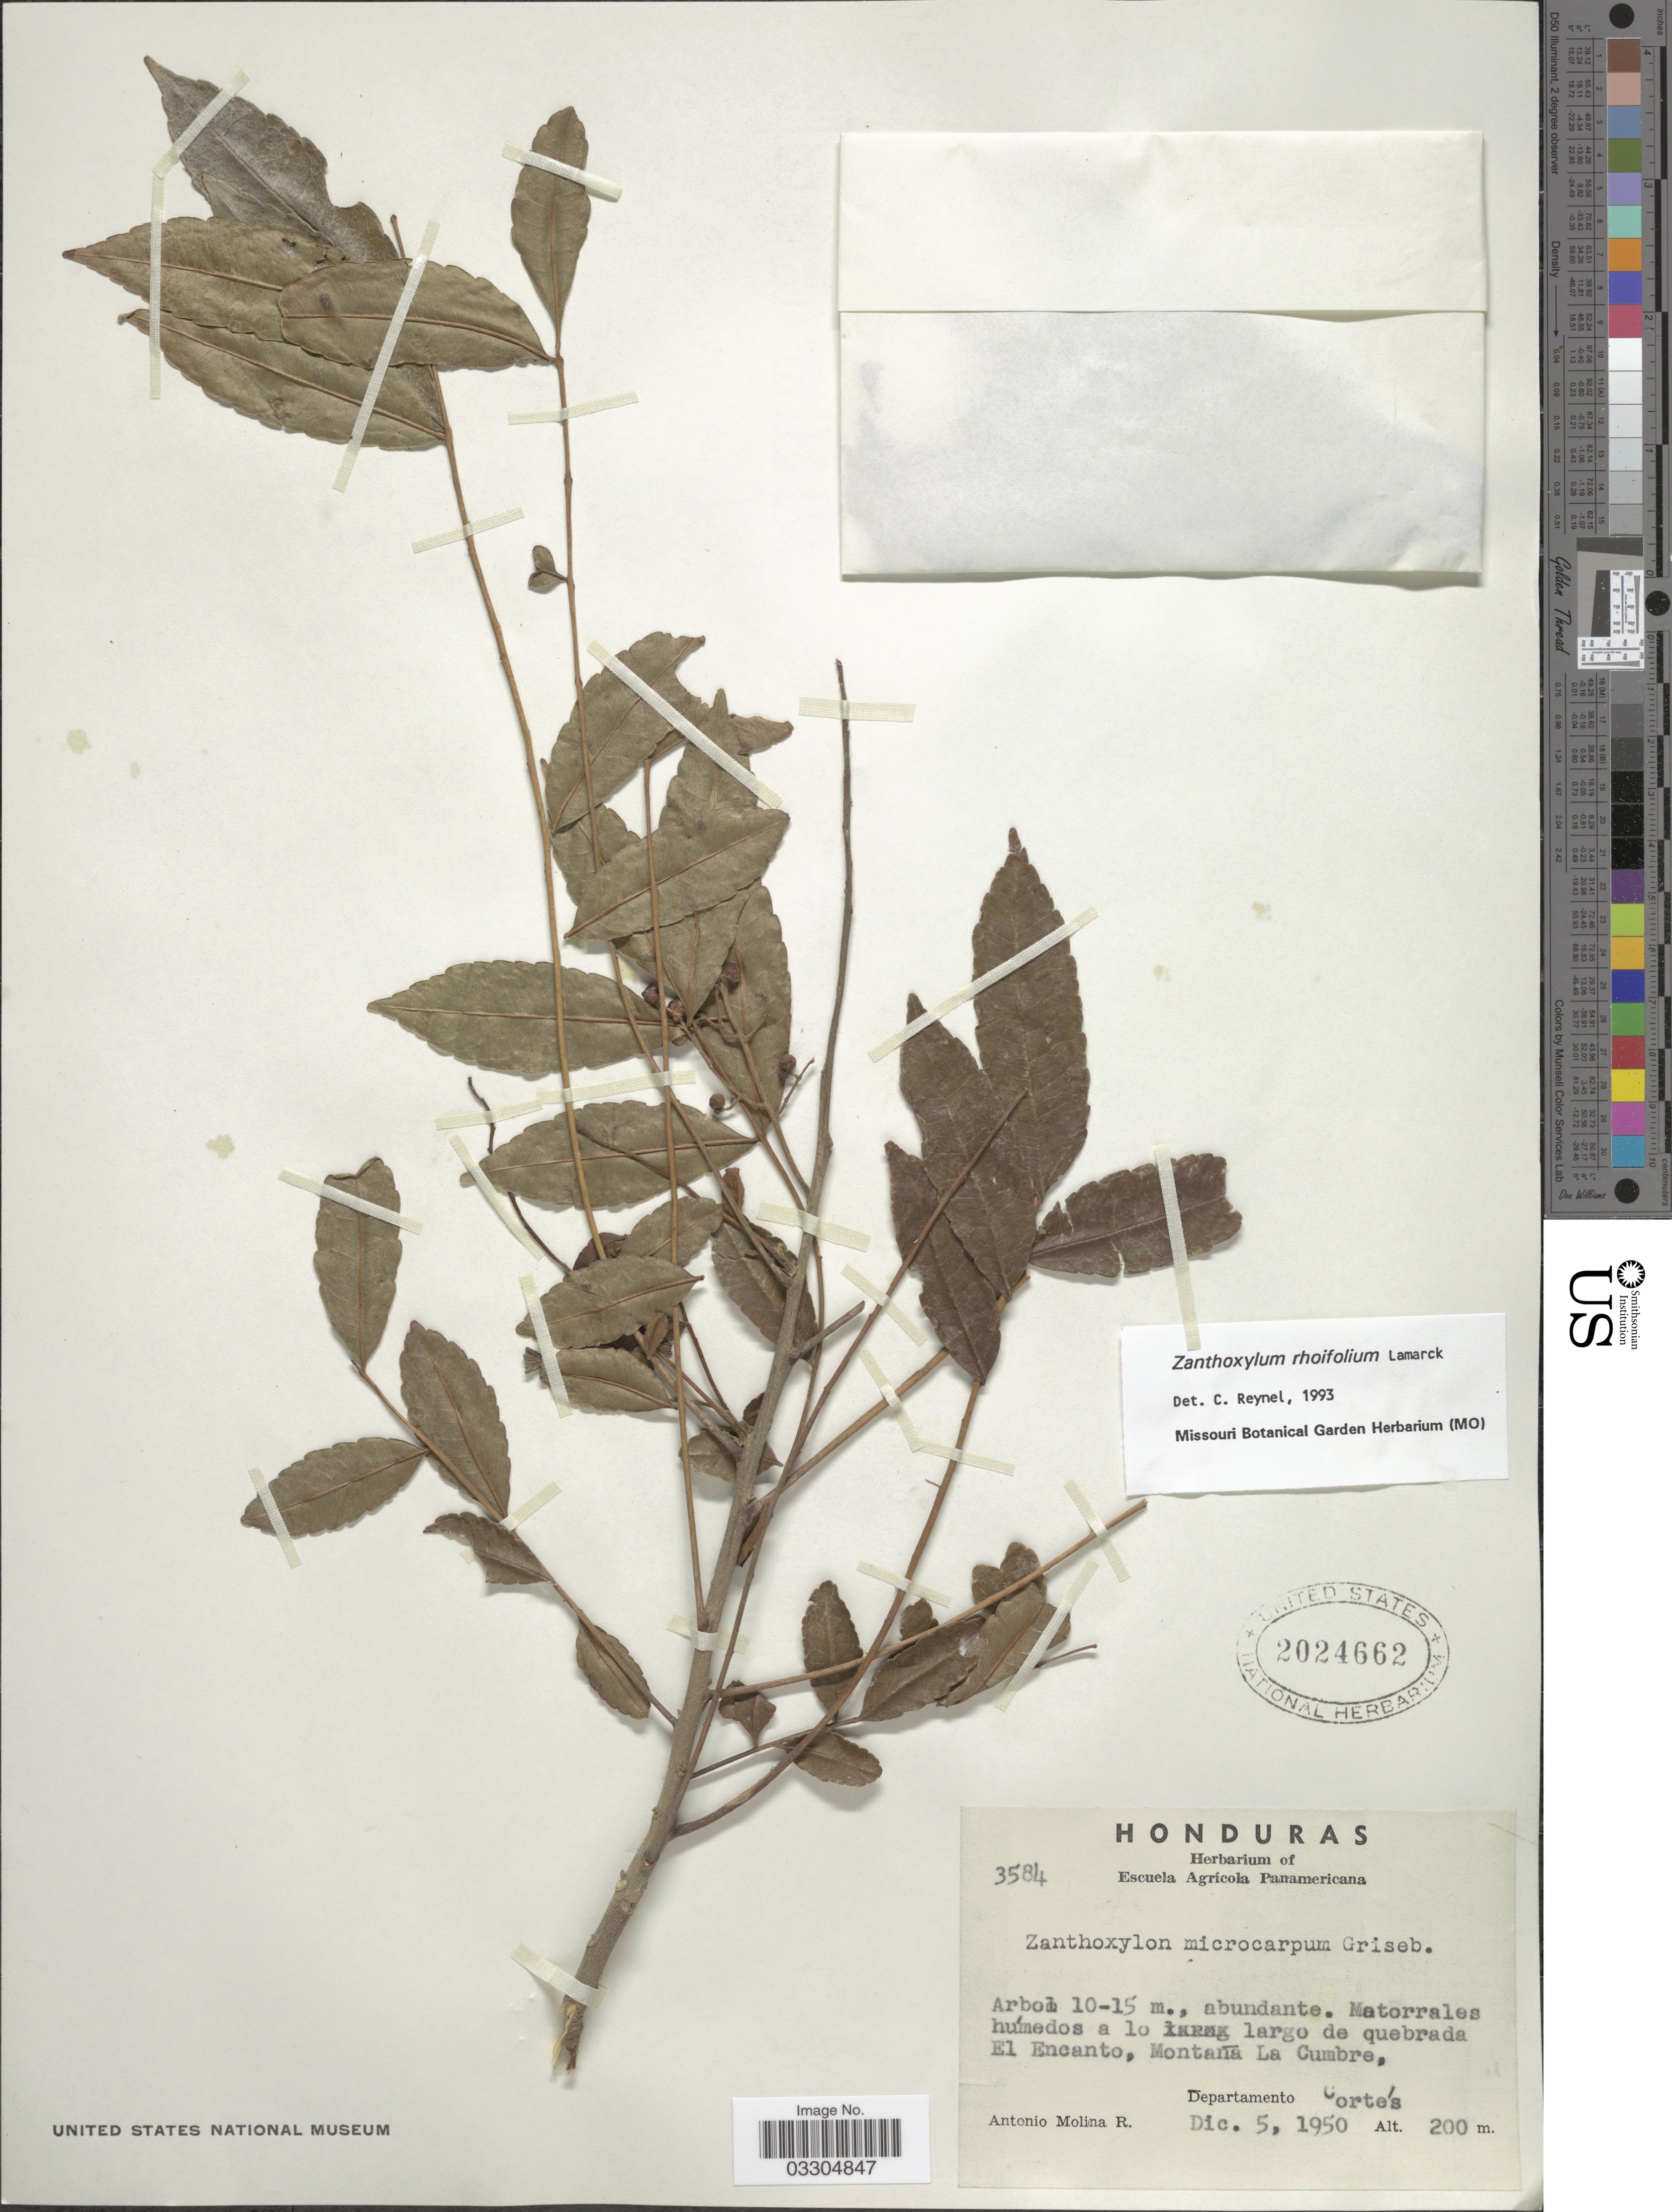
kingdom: Plantae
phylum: Tracheophyta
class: Magnoliopsida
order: Sapindales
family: Rutaceae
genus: Zanthoxylum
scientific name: Zanthoxylum rhoifolium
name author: Lam.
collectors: A. Molina R.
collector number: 3584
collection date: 1950-12-05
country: Honduras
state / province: Cortés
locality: El Encanto, Montana La Cumbre, Departamento Cortés.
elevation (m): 200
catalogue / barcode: US 2024662